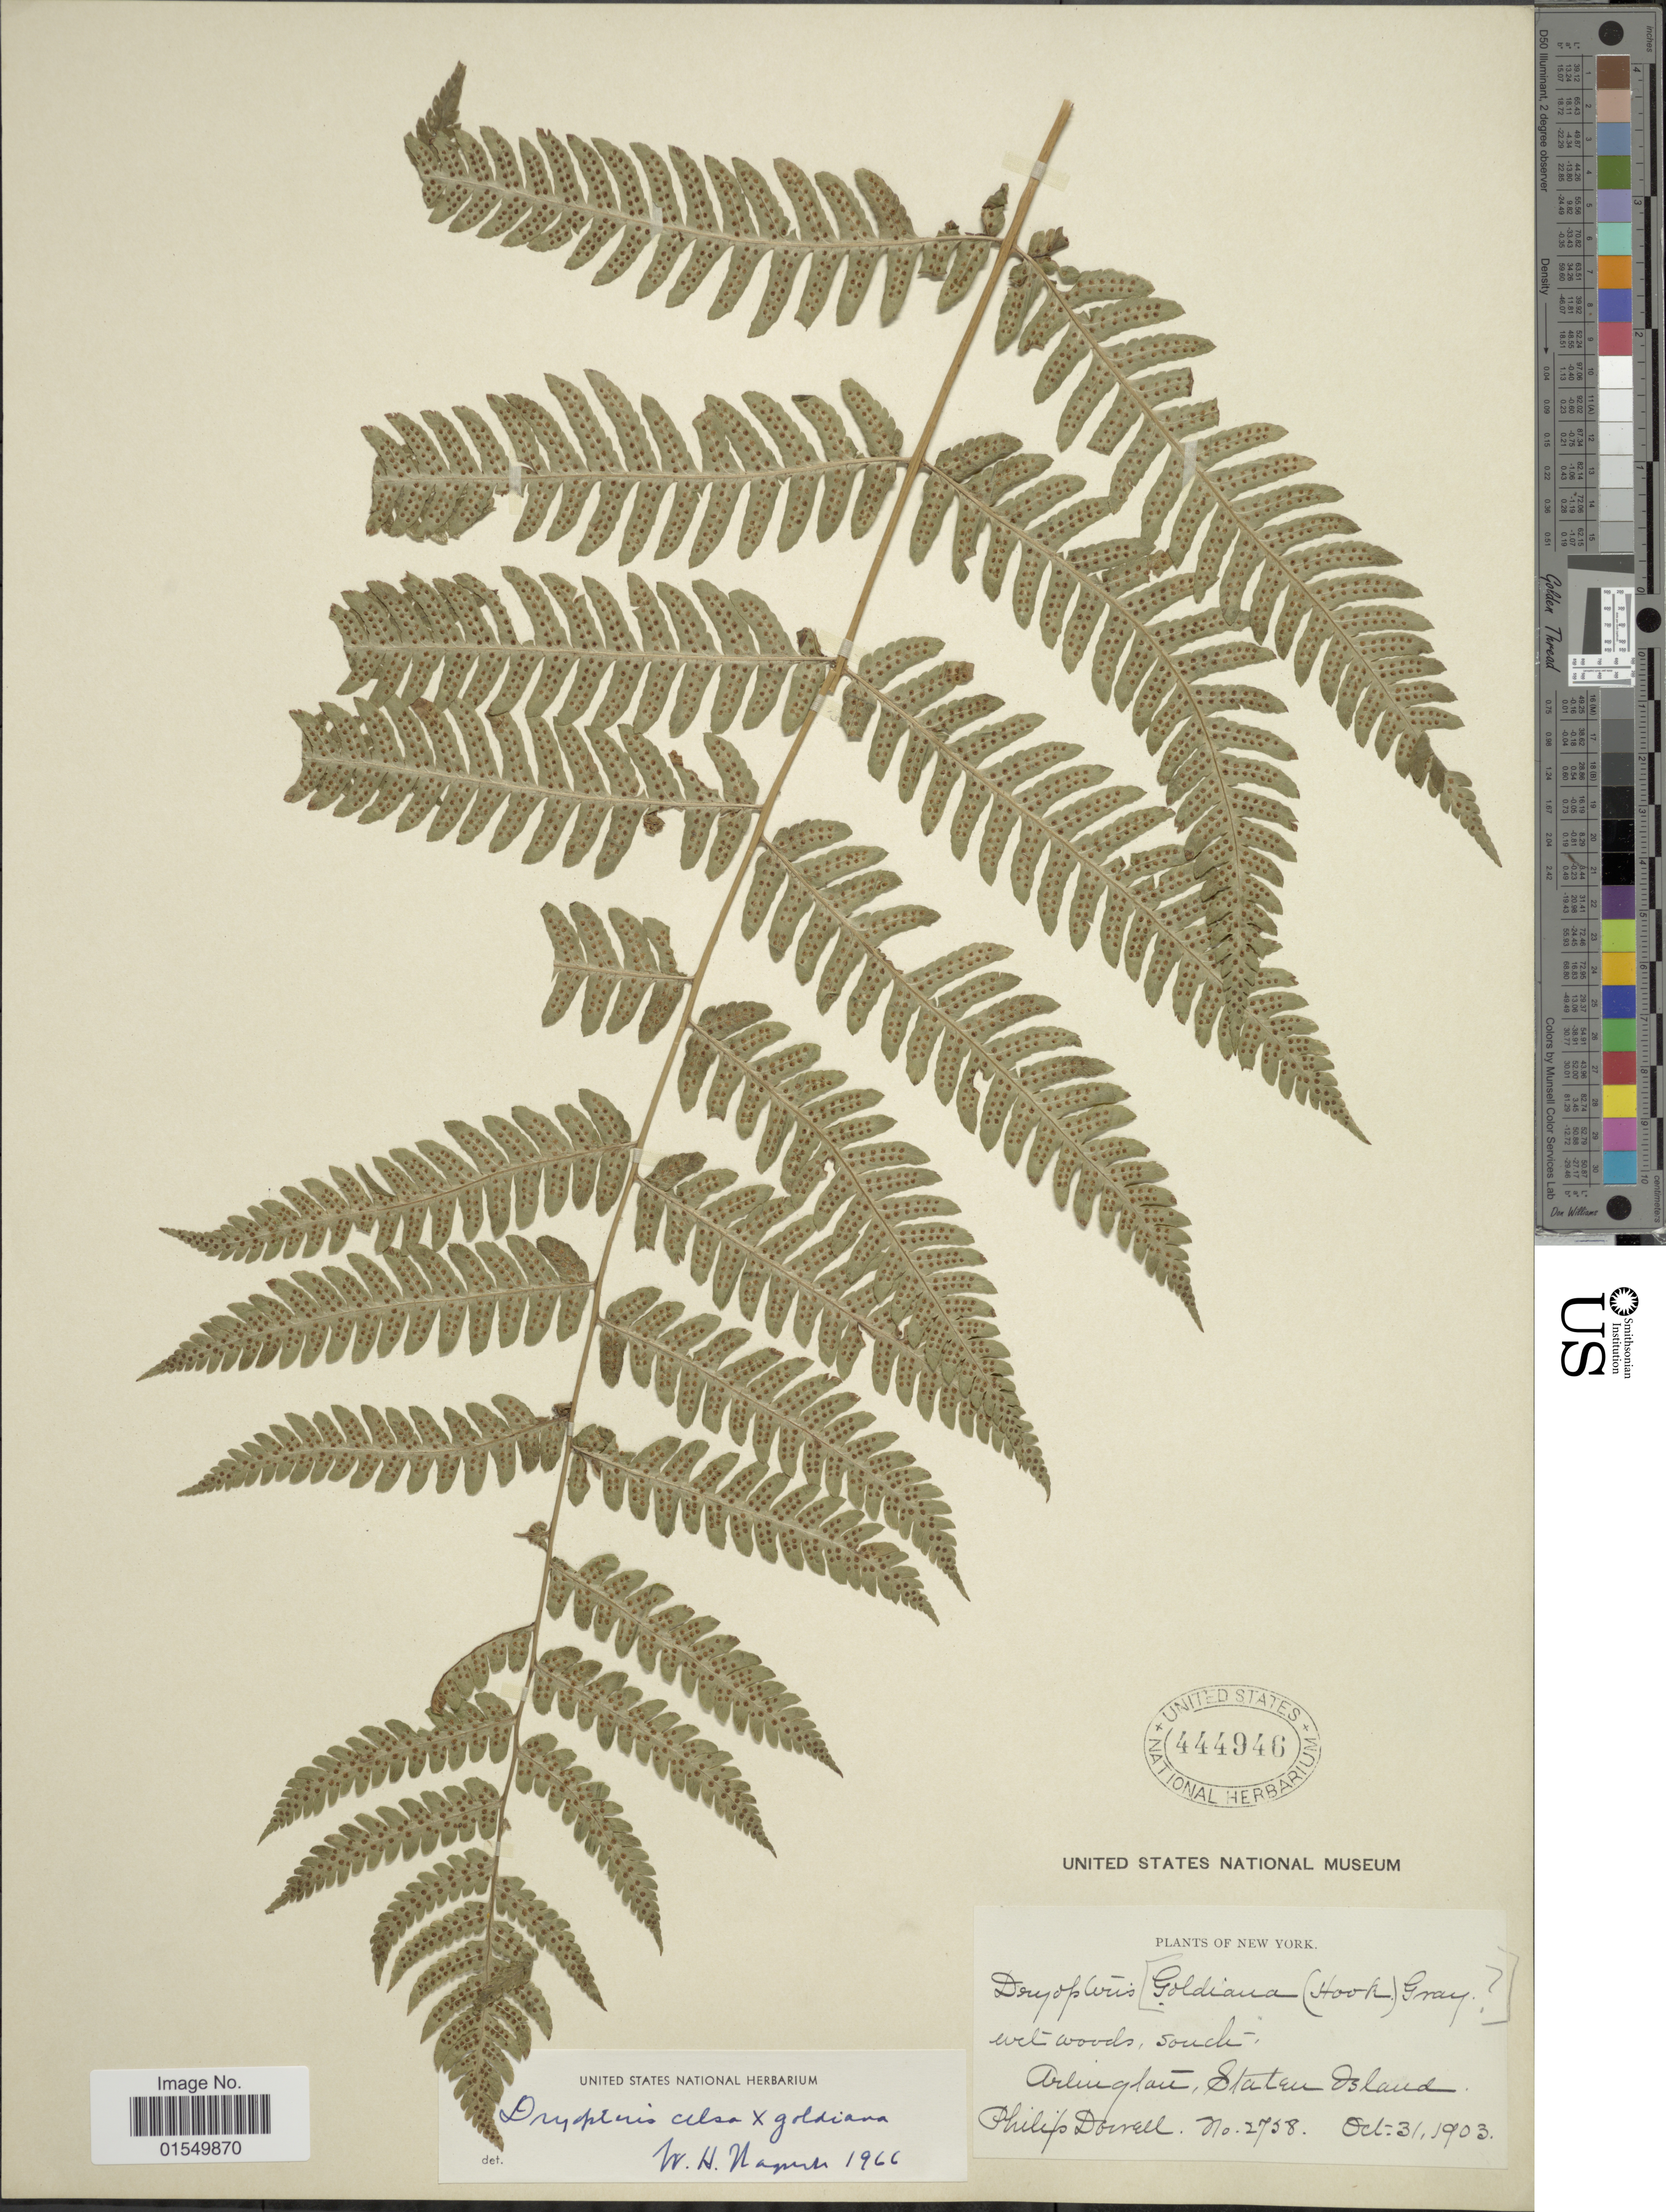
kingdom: Plantae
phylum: Tracheophyta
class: Polypodiopsida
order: Polypodiales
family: Dryopteridaceae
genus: Dryopteris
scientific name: Dryopteris x atropalustris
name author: Small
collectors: P. Dowell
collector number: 2758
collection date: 1903-10-31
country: United States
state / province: New York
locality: Arlington, Staten Island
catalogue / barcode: US 444946